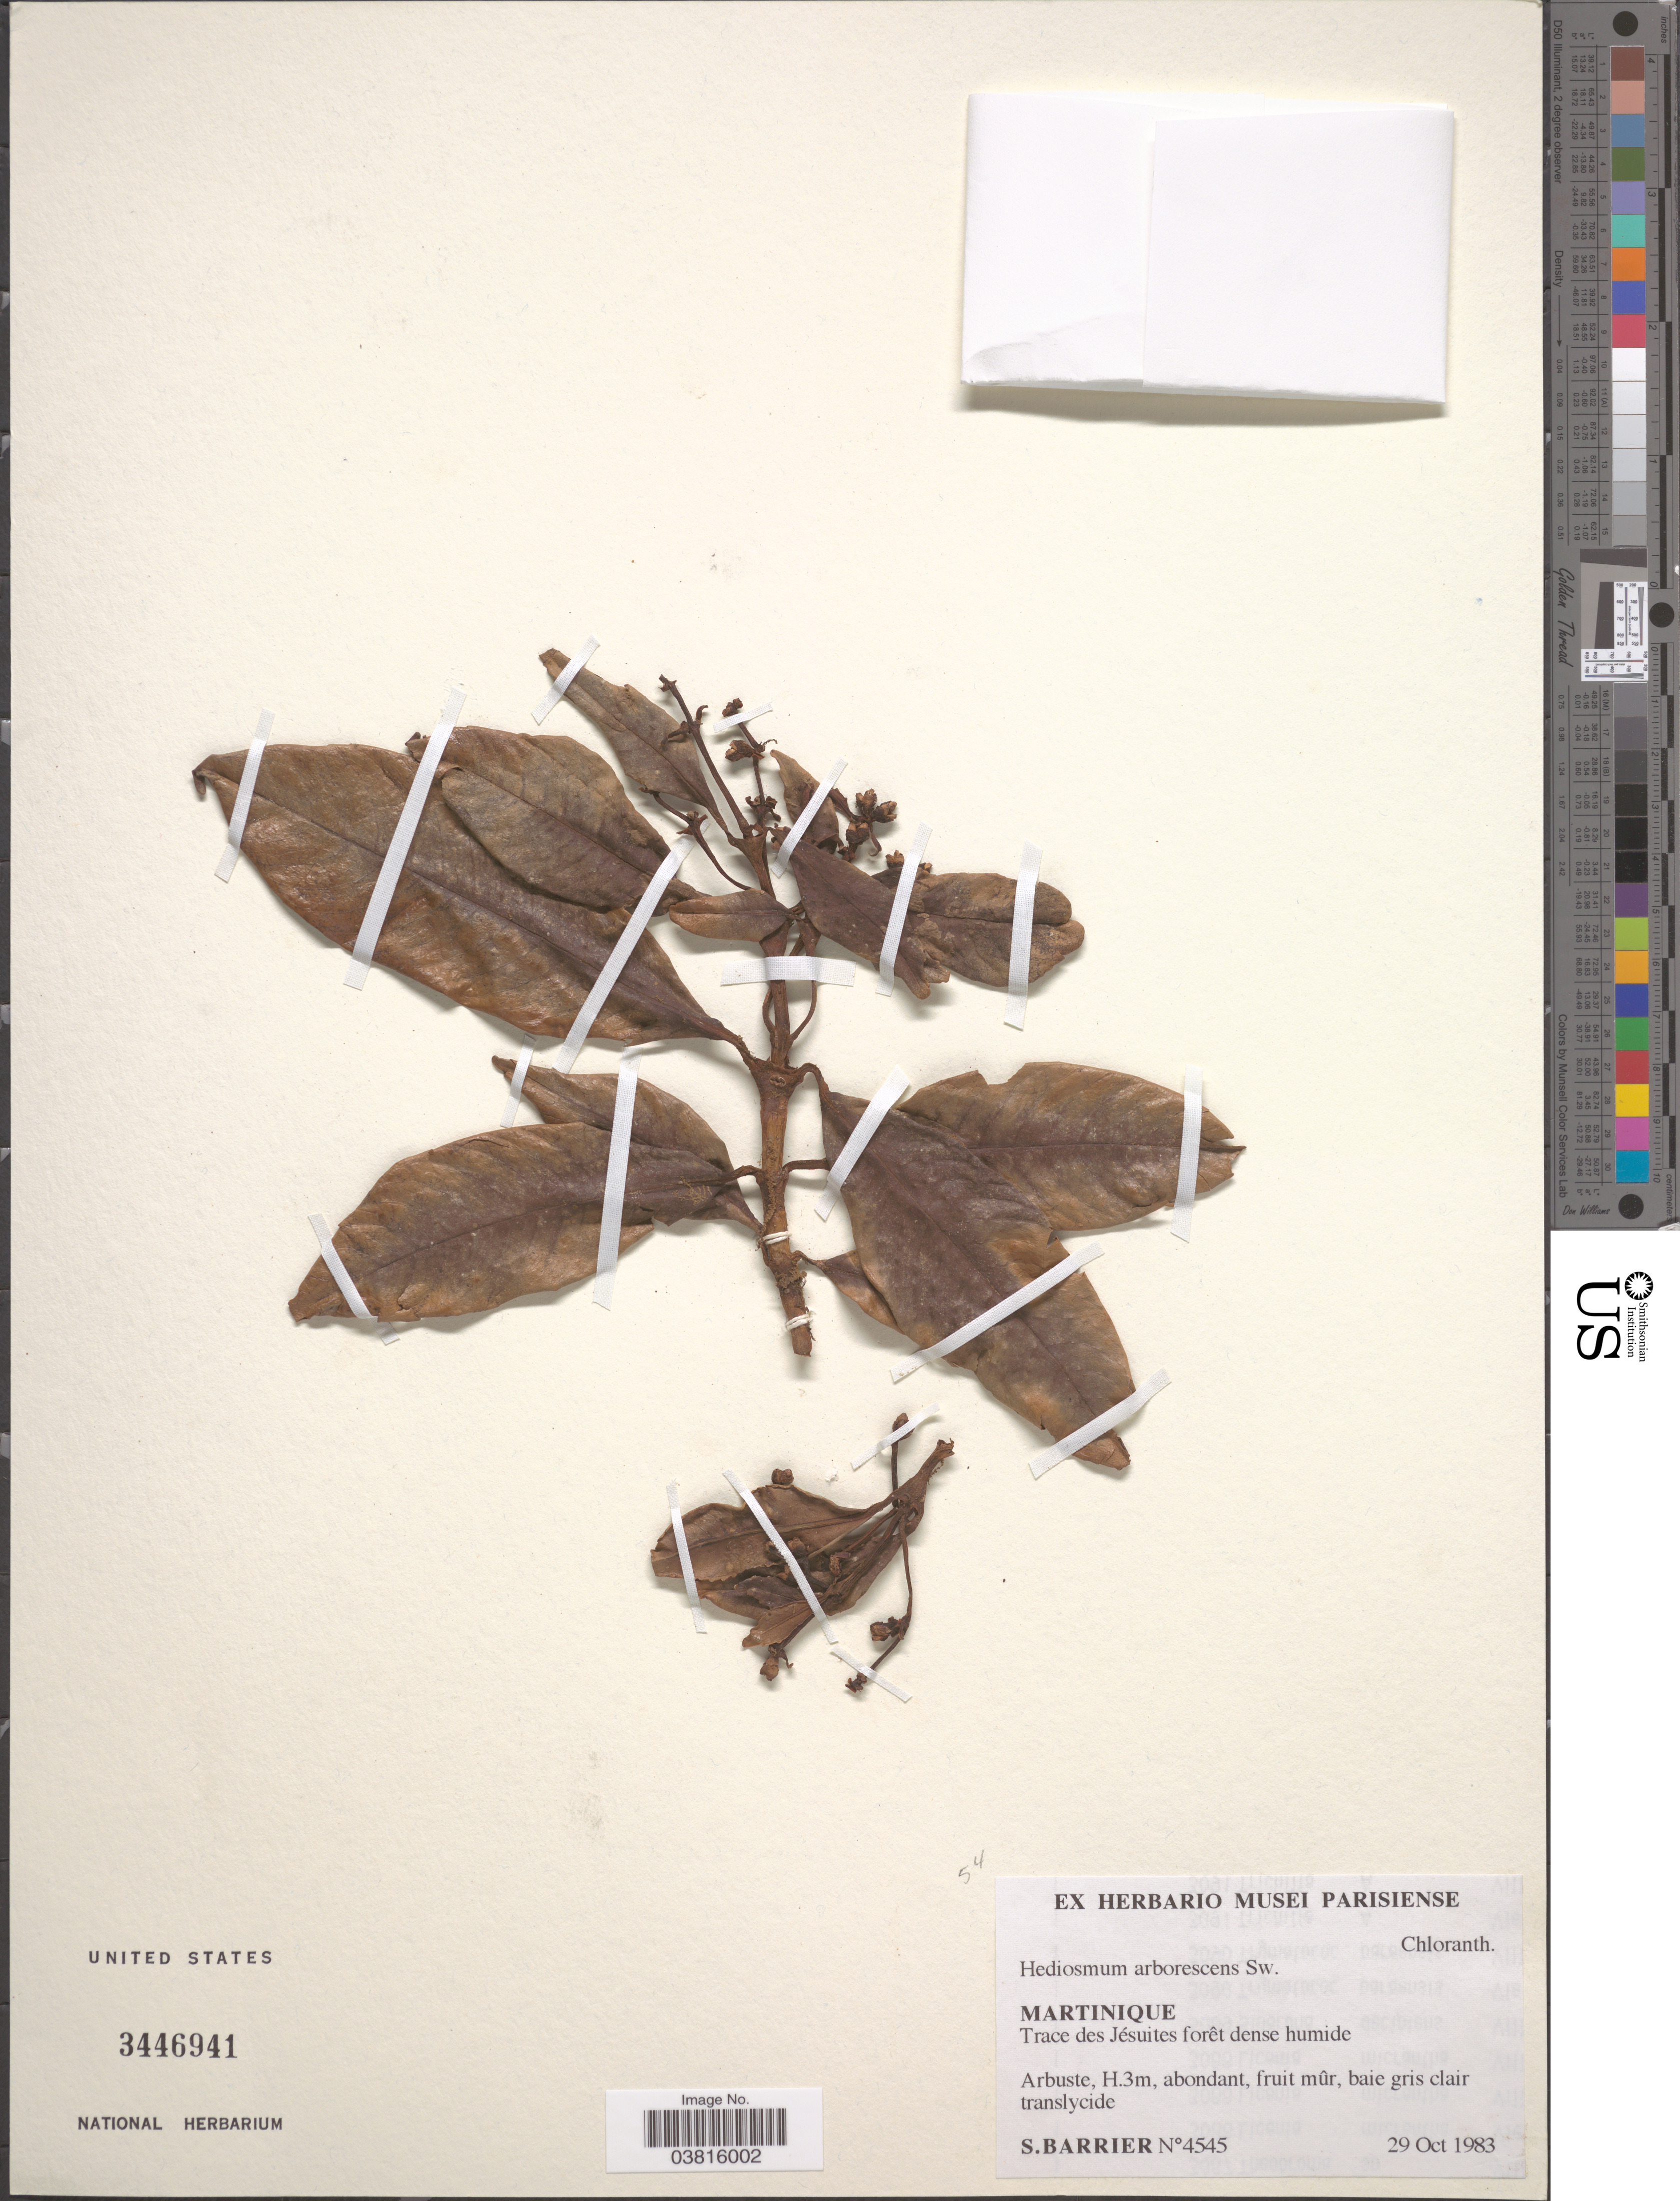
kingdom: Plantae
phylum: Tracheophyta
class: Magnoliopsida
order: Chloranthales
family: Chloranthaceae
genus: Hedyosmum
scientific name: Hedyosmum arborescens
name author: Sw.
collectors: S. Barrier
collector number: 4545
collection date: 1983-10-29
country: Martinique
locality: Trace des Jésuites forêt dense humide.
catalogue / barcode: US 3446941